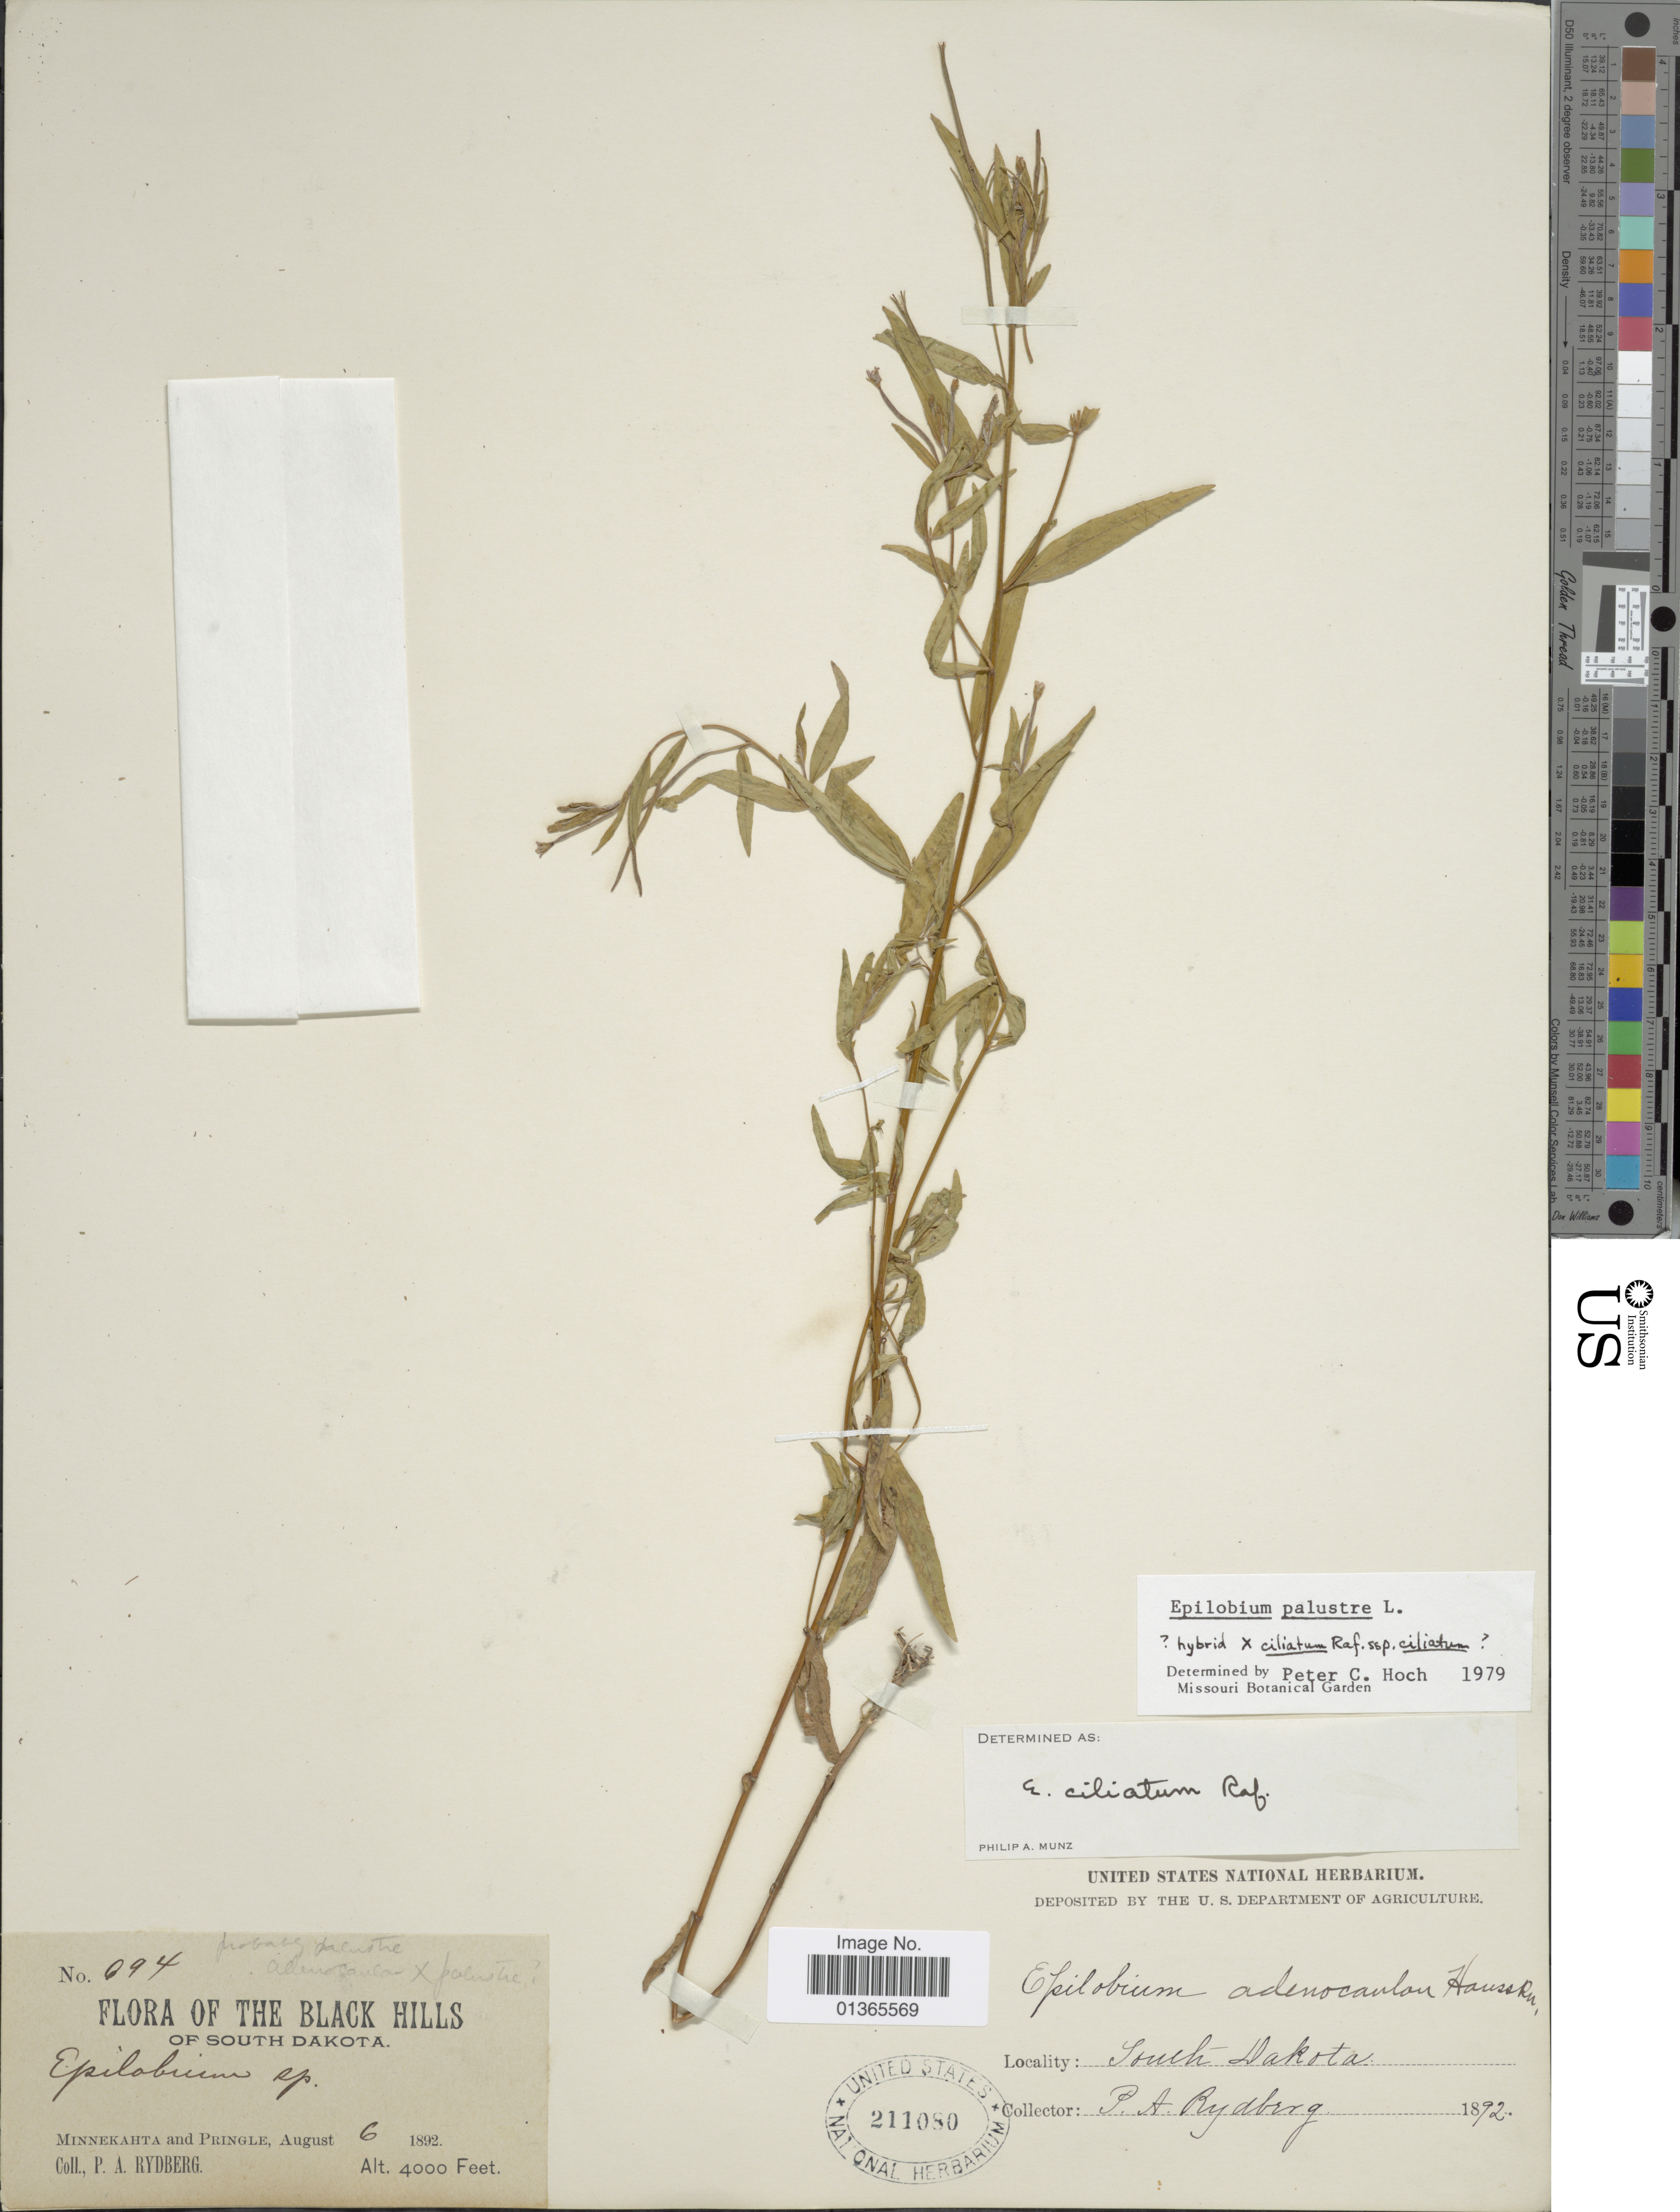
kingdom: Plantae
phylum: Tracheophyta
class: Magnoliopsida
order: Myrtales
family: Onagraceae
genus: Epilobium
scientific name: Epilobium palustre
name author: L.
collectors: P. A. Rydberg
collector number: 694*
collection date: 1892-08-06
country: United States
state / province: South Dakota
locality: Black Hills. Minnekahta and Pringle.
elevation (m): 1219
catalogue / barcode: US 211080